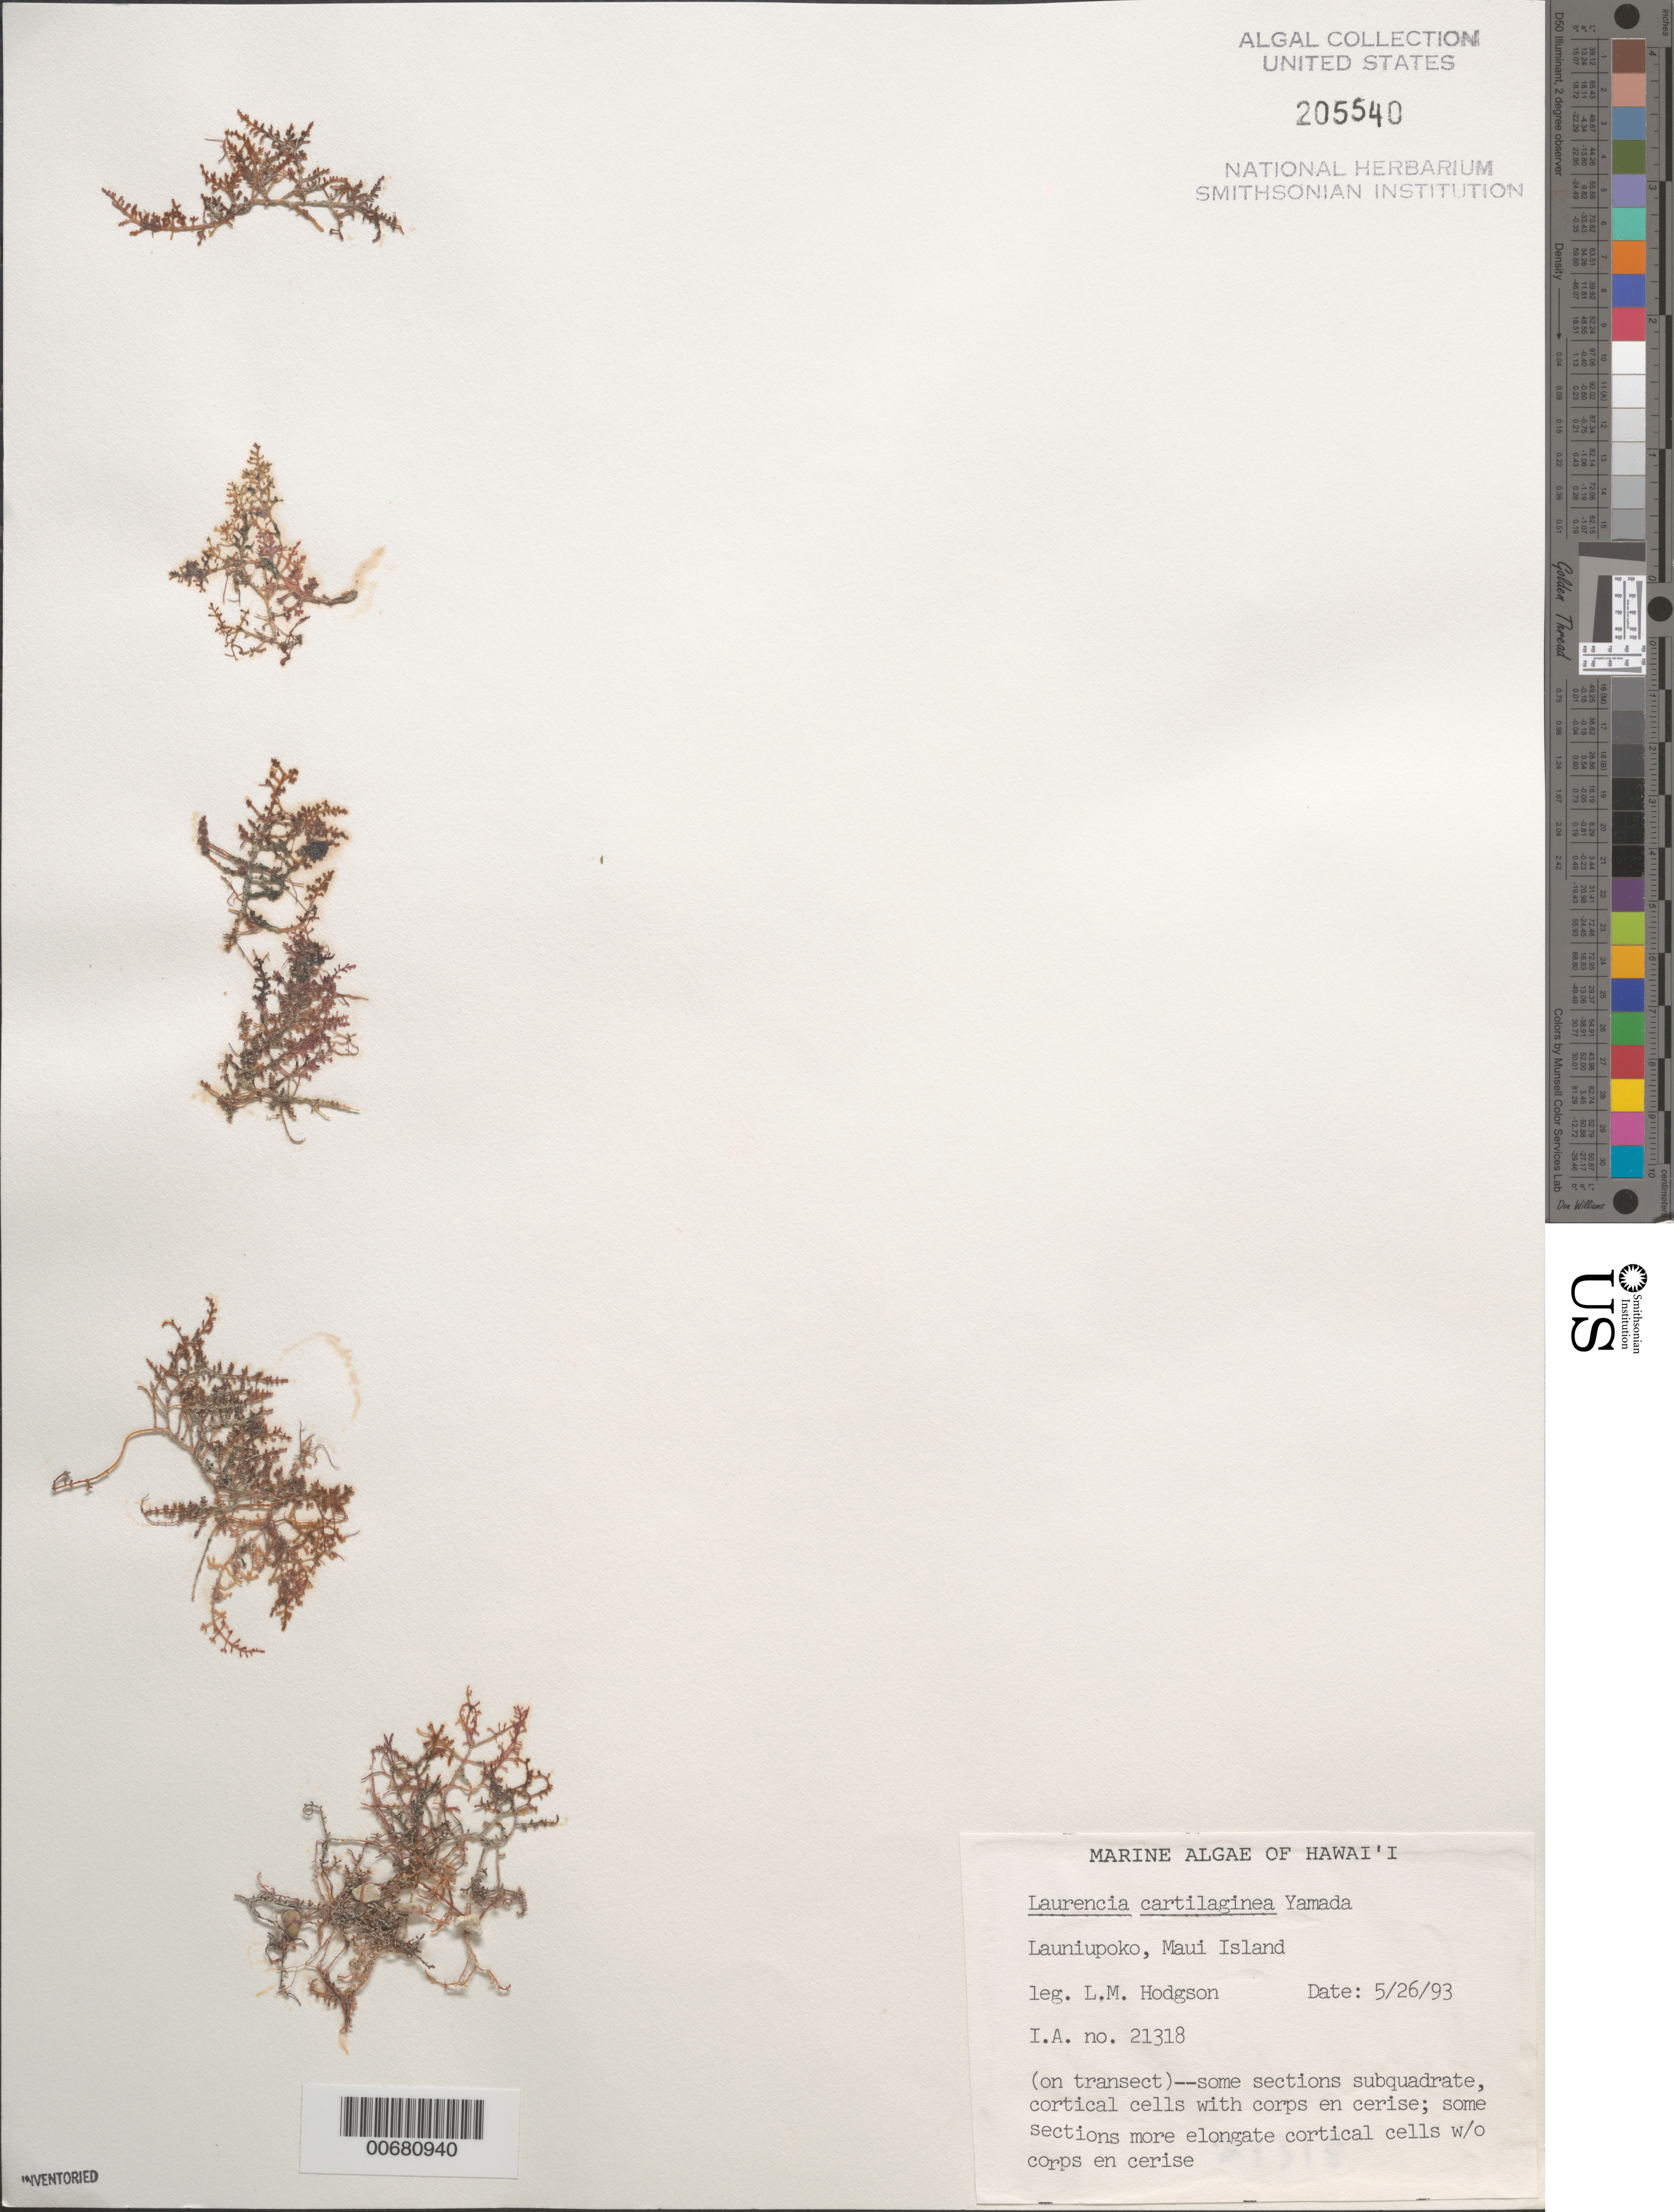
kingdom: Plantae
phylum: Rhodophyta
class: Florideophyceae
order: Ceramiales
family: Rhodomelaceae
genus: Chondrophycus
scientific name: Chondrophycus cartilaginea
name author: (C. Agardh) Garbary & J.T. Harper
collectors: L. M. Hodgson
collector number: IAA 21318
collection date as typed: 26 May 1993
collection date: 1993-05-26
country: United States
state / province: Hawaii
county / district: Maui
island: Maui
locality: Launiupoko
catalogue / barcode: US 205540